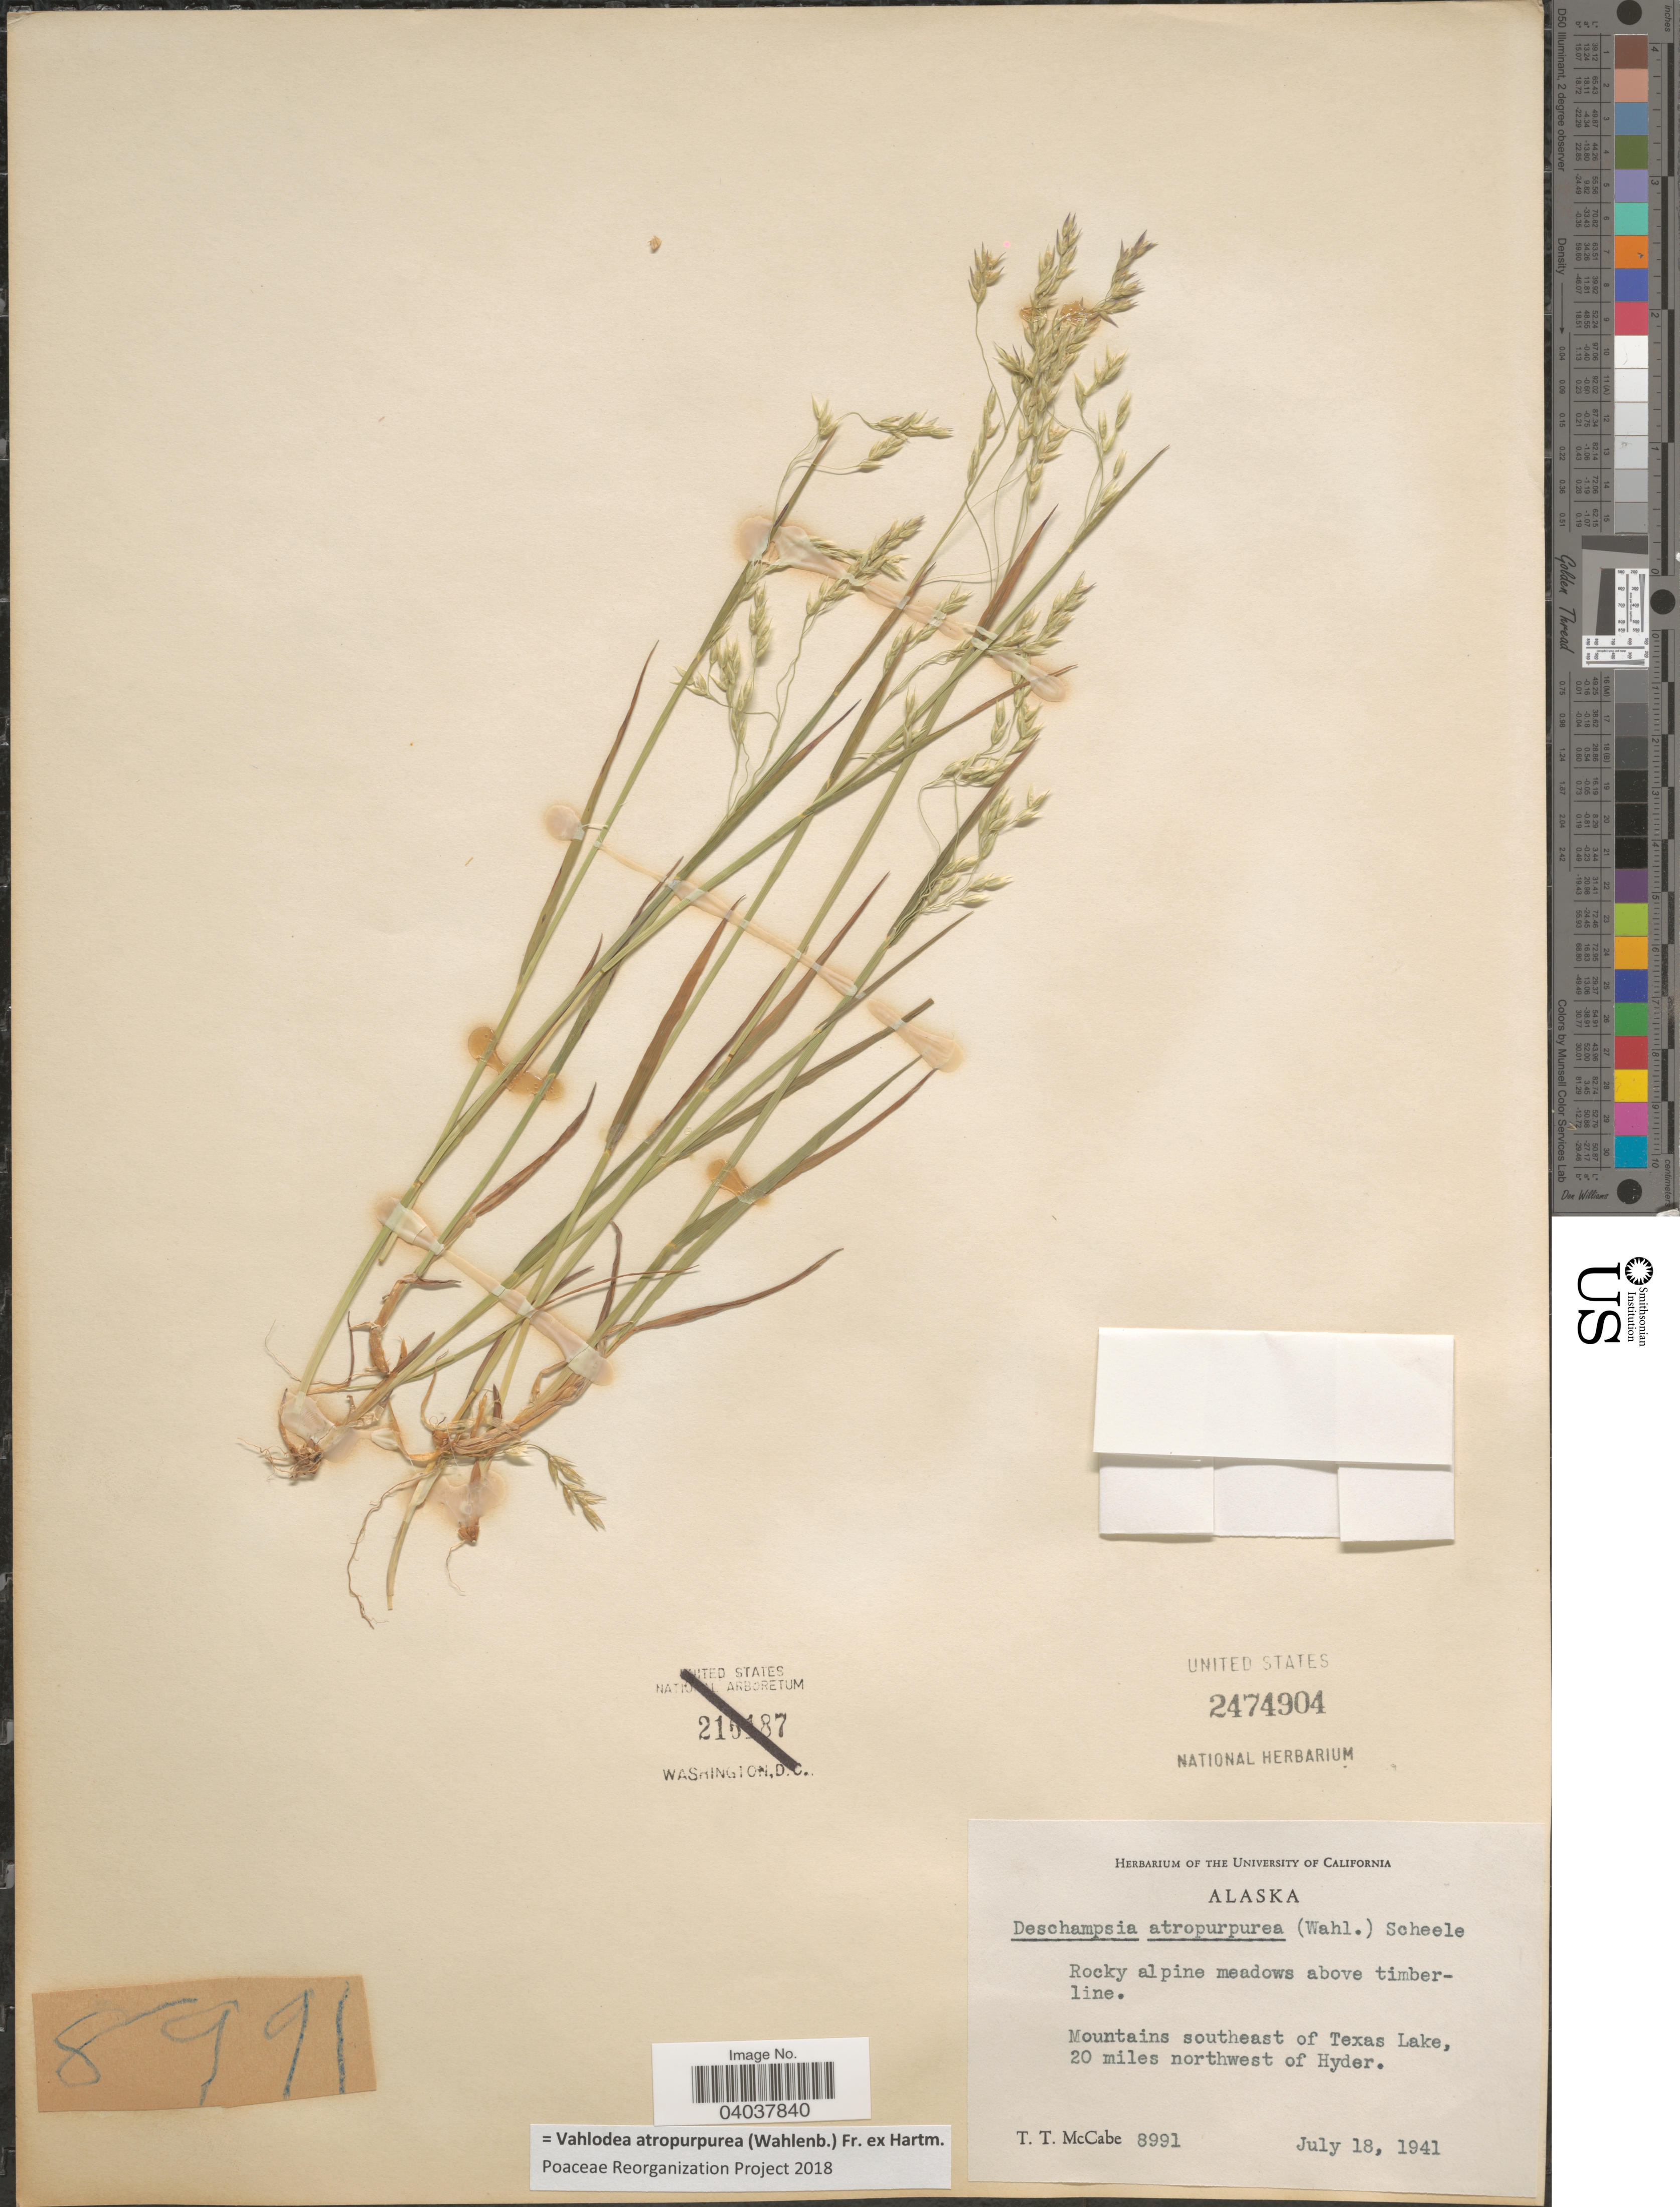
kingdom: Plantae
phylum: Tracheophyta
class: Liliopsida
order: Poales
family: Poaceae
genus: Vahlodea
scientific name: Vahlodea atropurpurea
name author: (Wahlenb.) Fr. ex Hartm.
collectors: T. McCabe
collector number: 8991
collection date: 1941-07-18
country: United States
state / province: Alaska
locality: Mountains southeast of Texas Lake, 20 miles northwest of Hyder.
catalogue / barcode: US 2474904